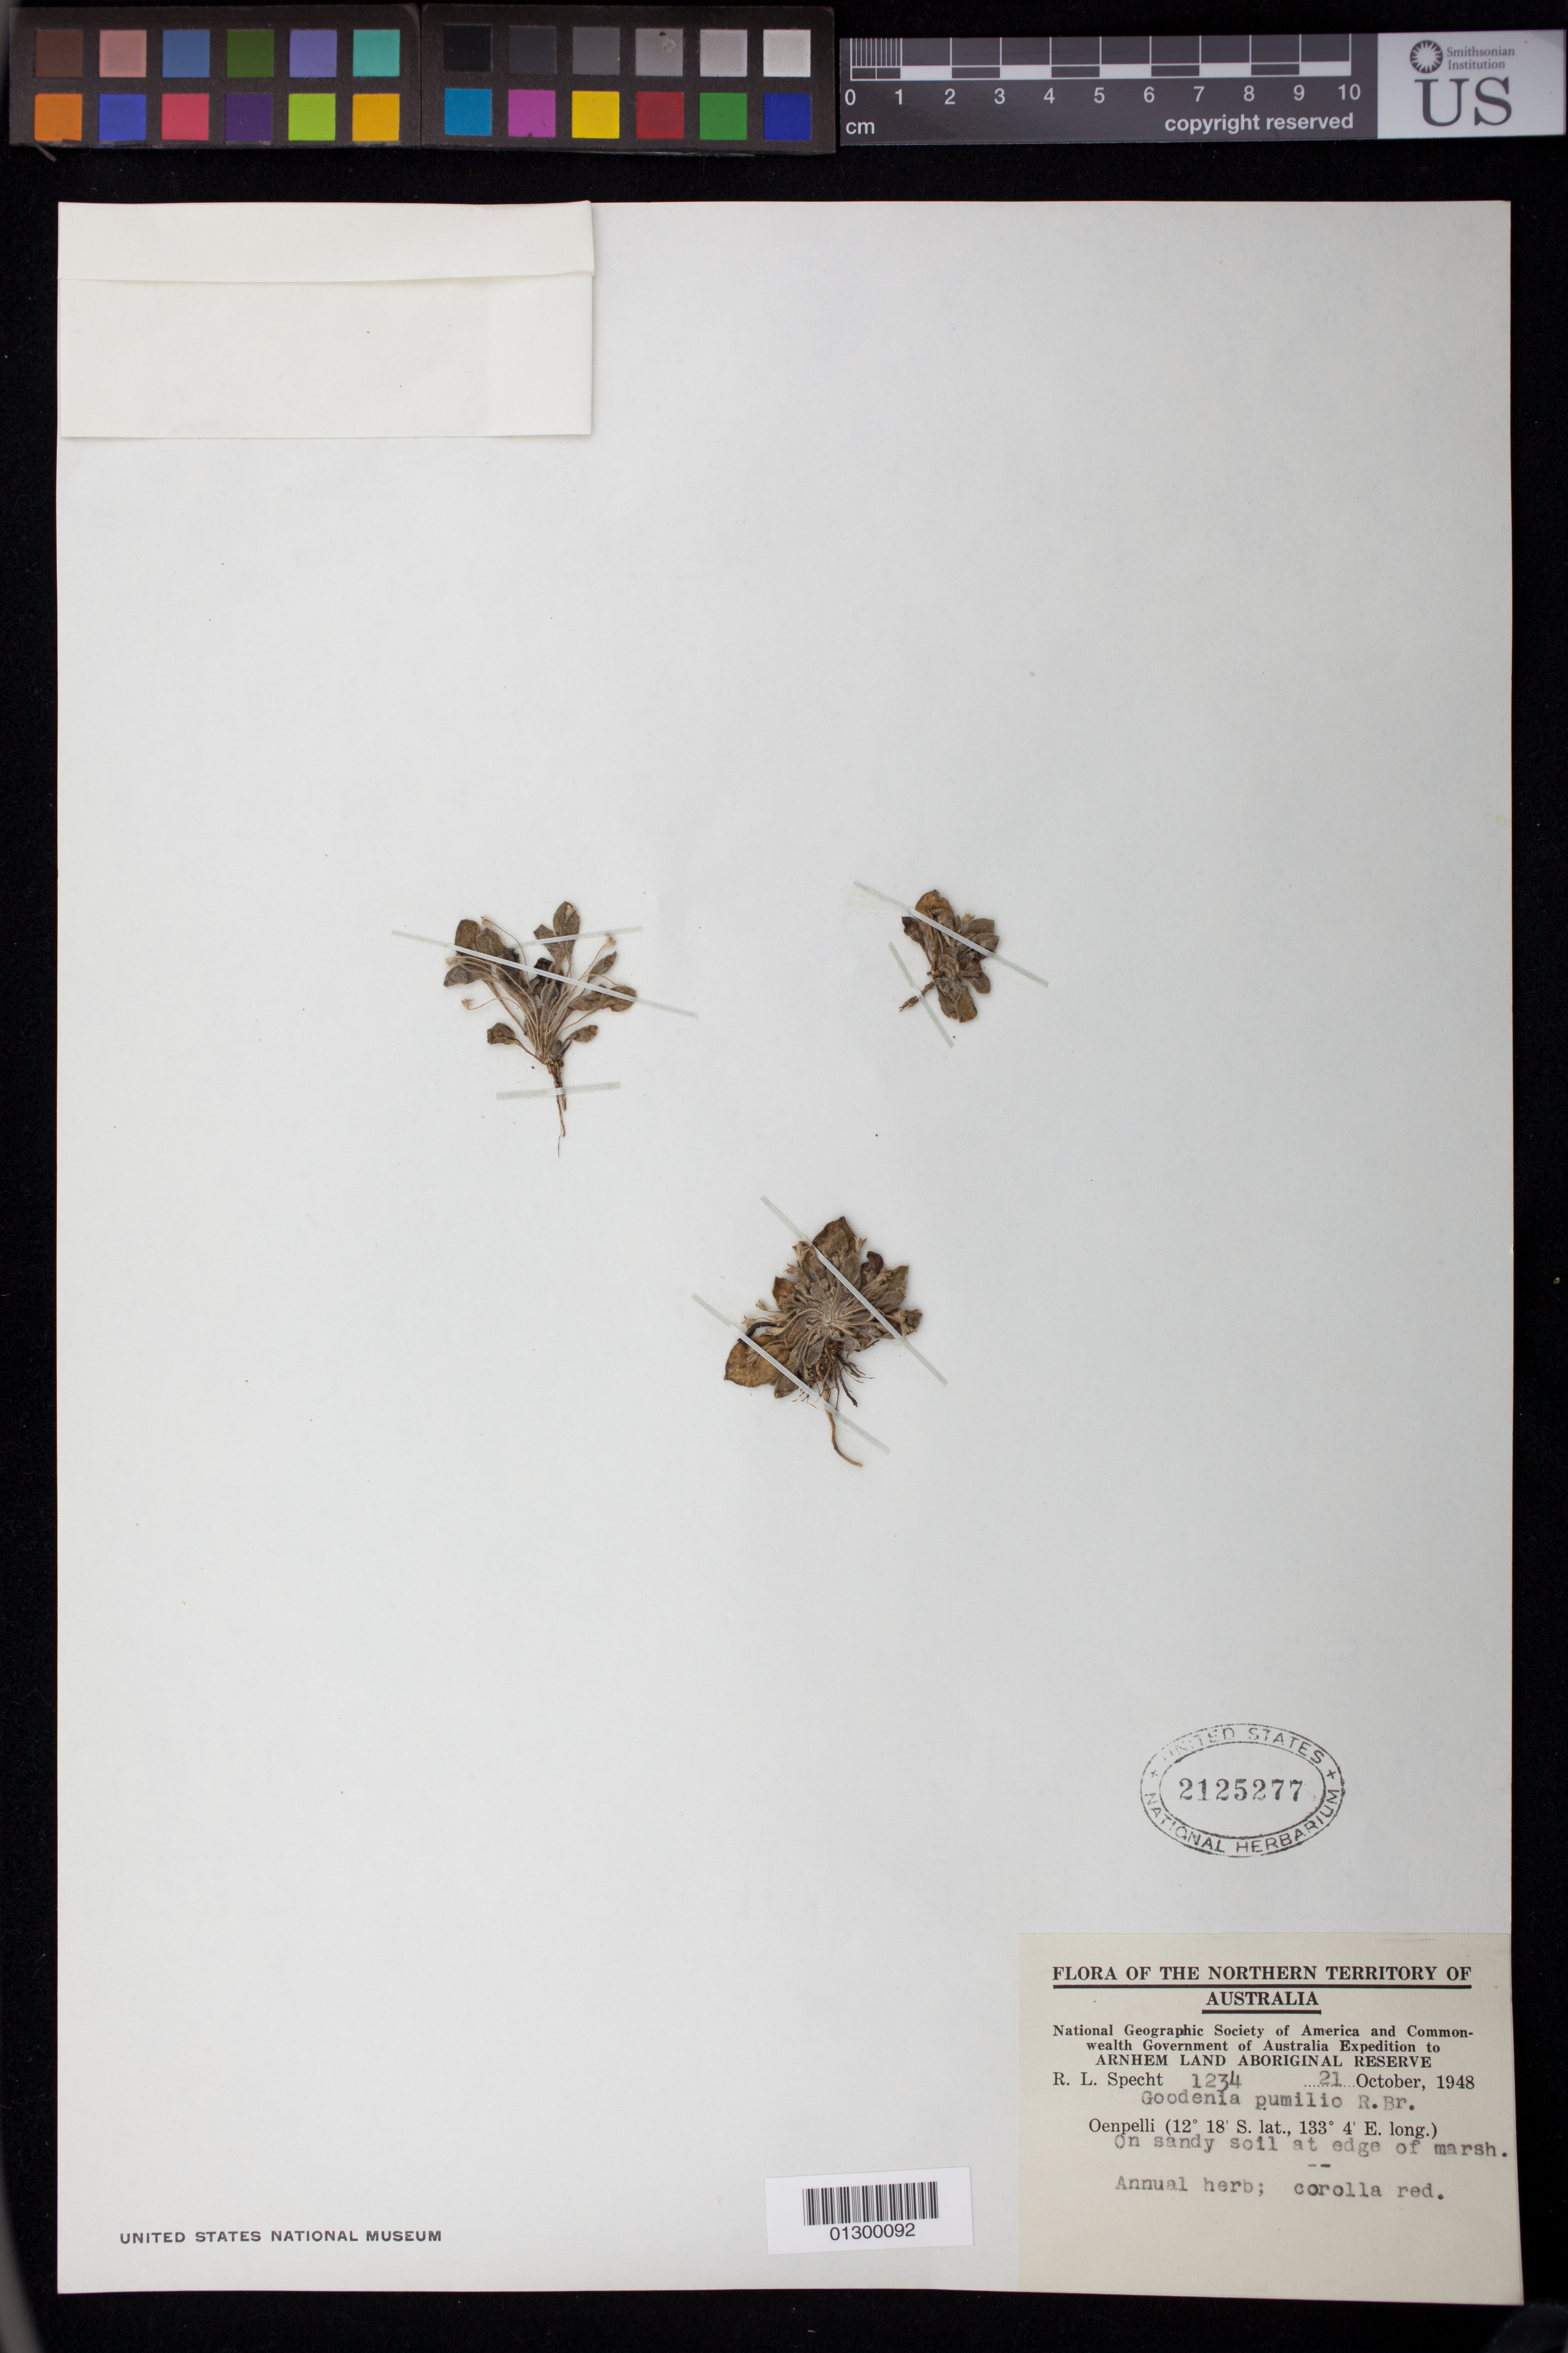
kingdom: Plantae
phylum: Tracheophyta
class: Magnoliopsida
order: Asterales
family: Goodeniaceae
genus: Goodenia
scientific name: Goodenia pumilio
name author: R. Br.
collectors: R. L. Specht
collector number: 1234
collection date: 1948-10-21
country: Australia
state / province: Northern Territory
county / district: West Arnhem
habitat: On sandy soil at edge of marsh.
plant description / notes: Annual herb; corolla red.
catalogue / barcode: US 2125277